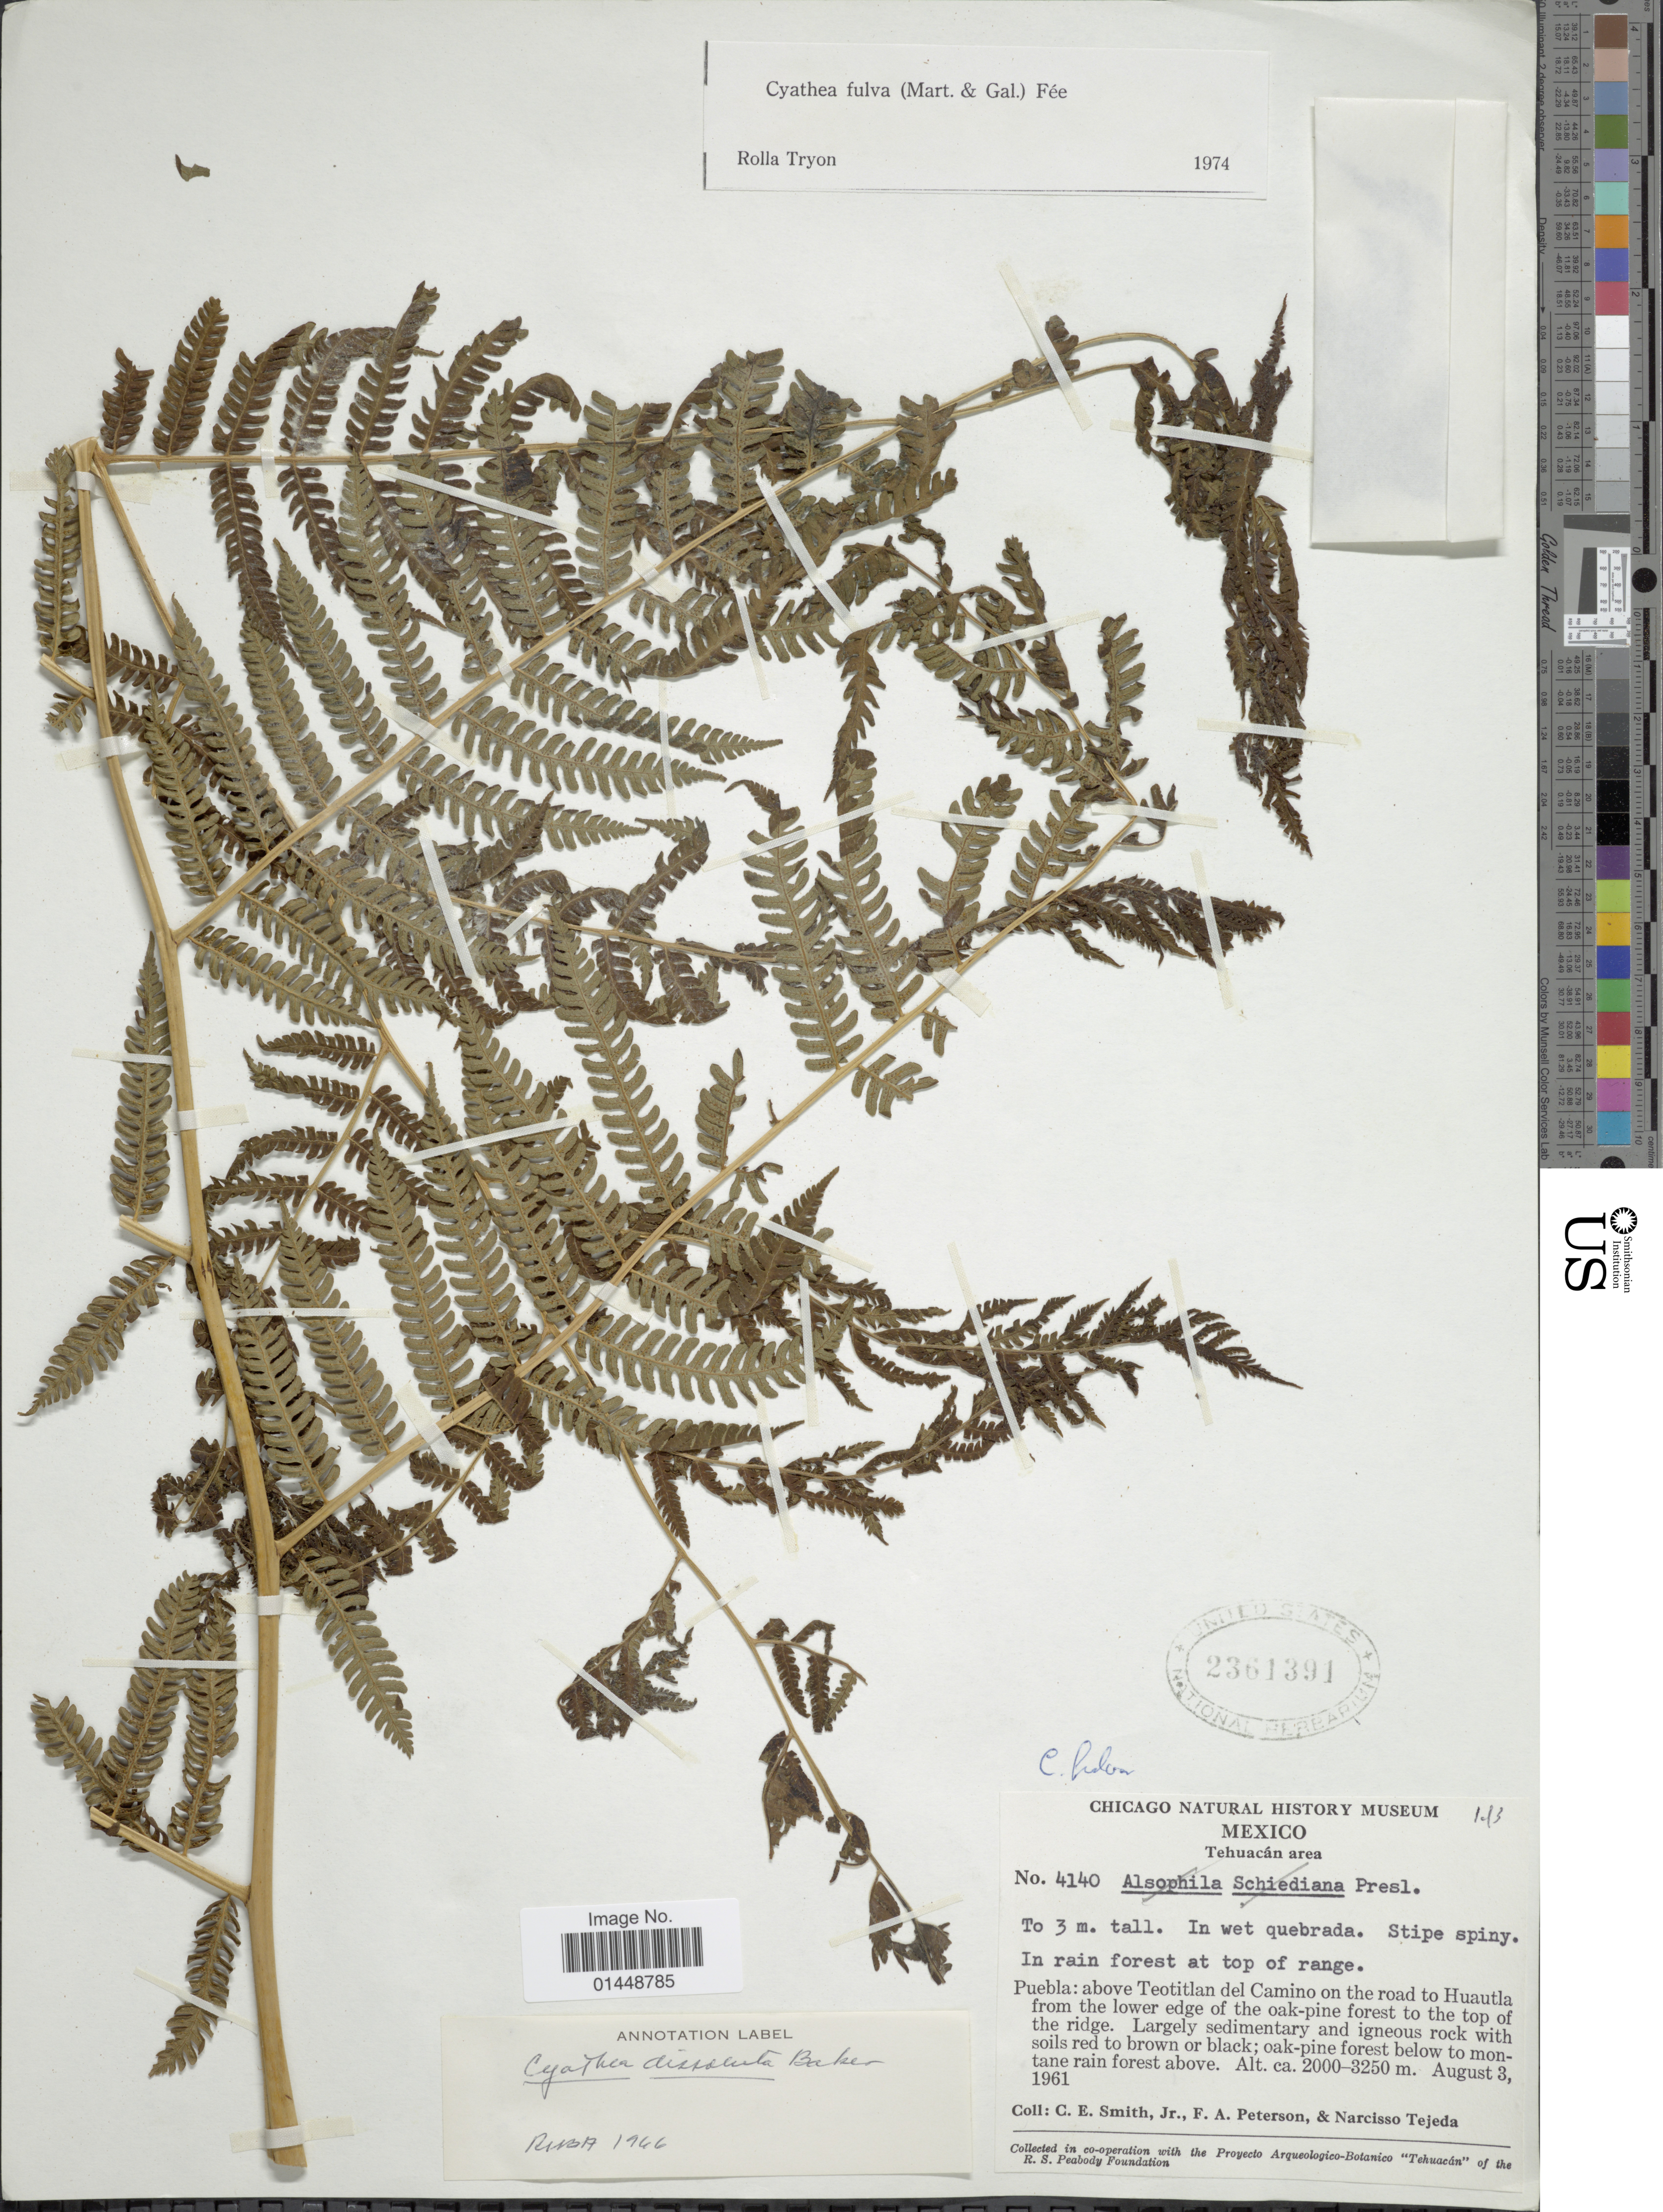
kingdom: Plantae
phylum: Tracheophyta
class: Polypodiopsida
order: Cyatheales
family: Cyatheaceae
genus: Cyathea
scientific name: Cyathea fulva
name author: (M. Martens & Galeotti) Fée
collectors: C. E. Smith Jr., F. A. Peterson & N. Tejeda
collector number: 4140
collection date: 1961-08-03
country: Mexico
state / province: Puebla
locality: Tehuacán area. Puebla: above Teotitlan del Camino on the road to Huautla from the lower edge of the oak-pine forest to the top of the ridge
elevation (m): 2000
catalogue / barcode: US 2361391